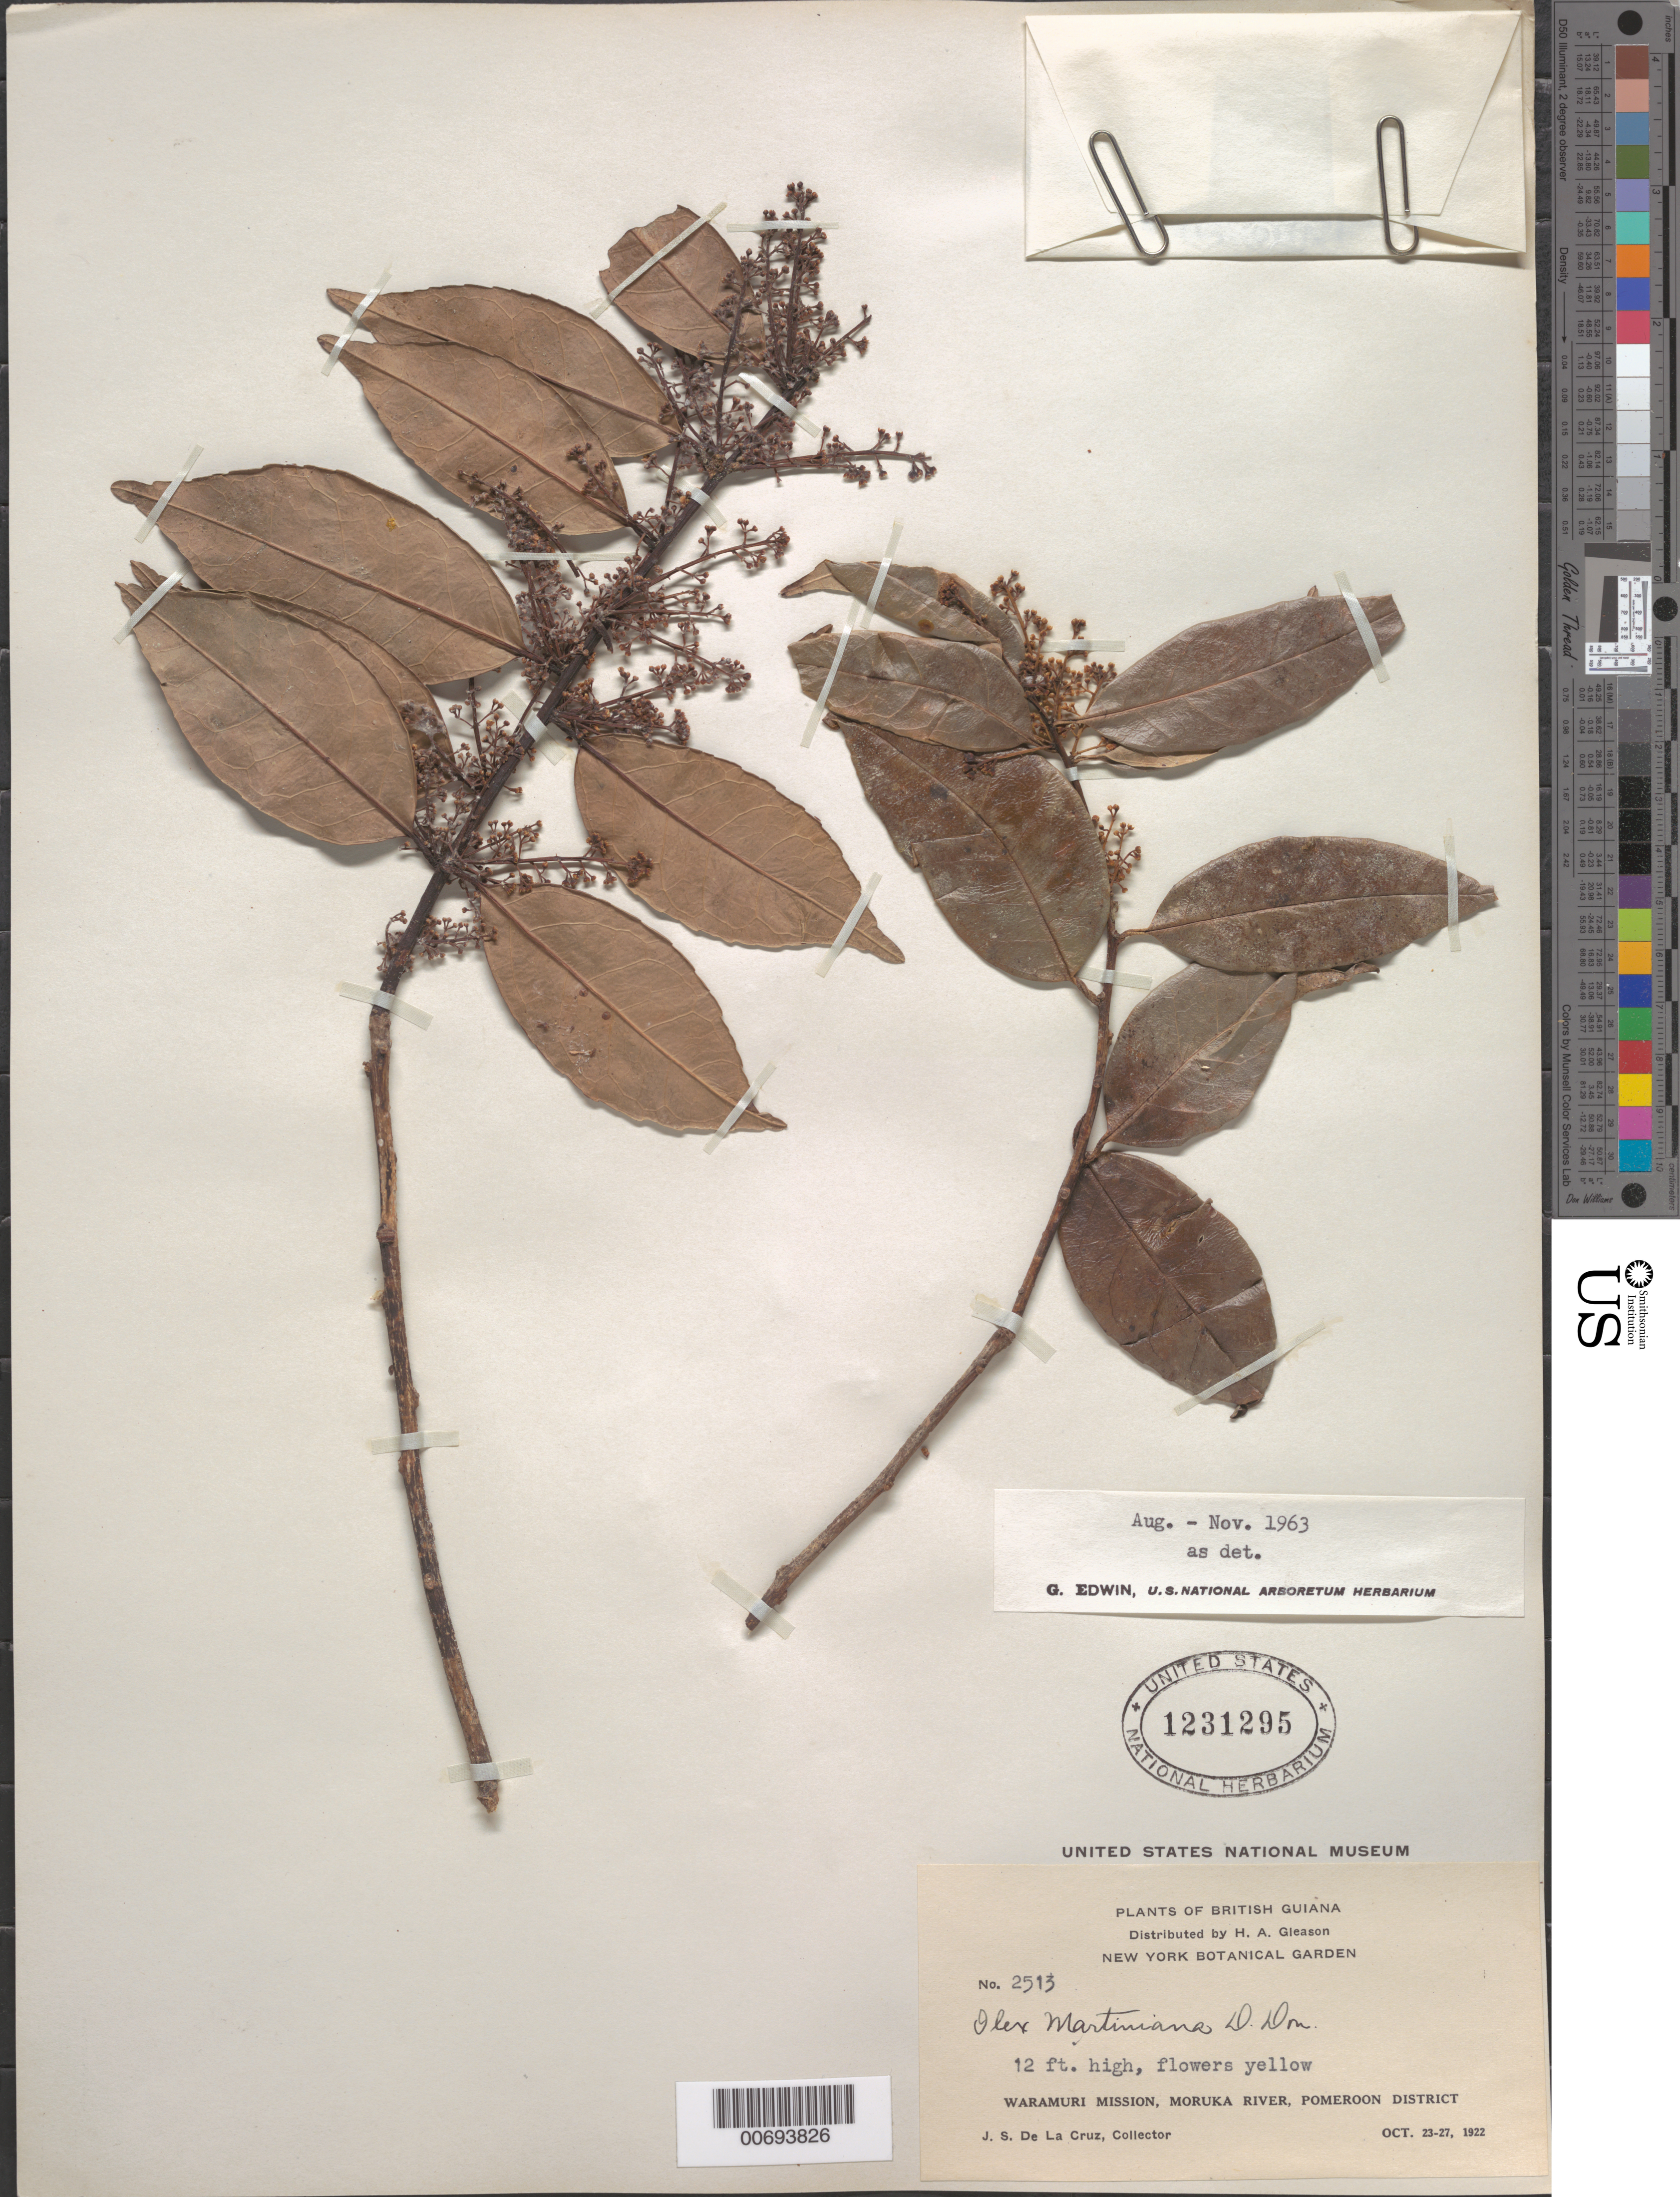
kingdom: Plantae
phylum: Tracheophyta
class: Magnoliopsida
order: Aquifoliales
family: Aquifoliaceae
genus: Ilex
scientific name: Ilex martiniana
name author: D. Don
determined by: Edwin, G.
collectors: J. S. de la Cruz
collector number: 2513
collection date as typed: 23-Oct-22 to 27-Oct-22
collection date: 1922-10-23/1922-10-27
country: Guyana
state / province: Pomeroon-Supenaam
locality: Waramuri Mission, Moruka R., Pomeroon Dist.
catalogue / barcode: US 1231295